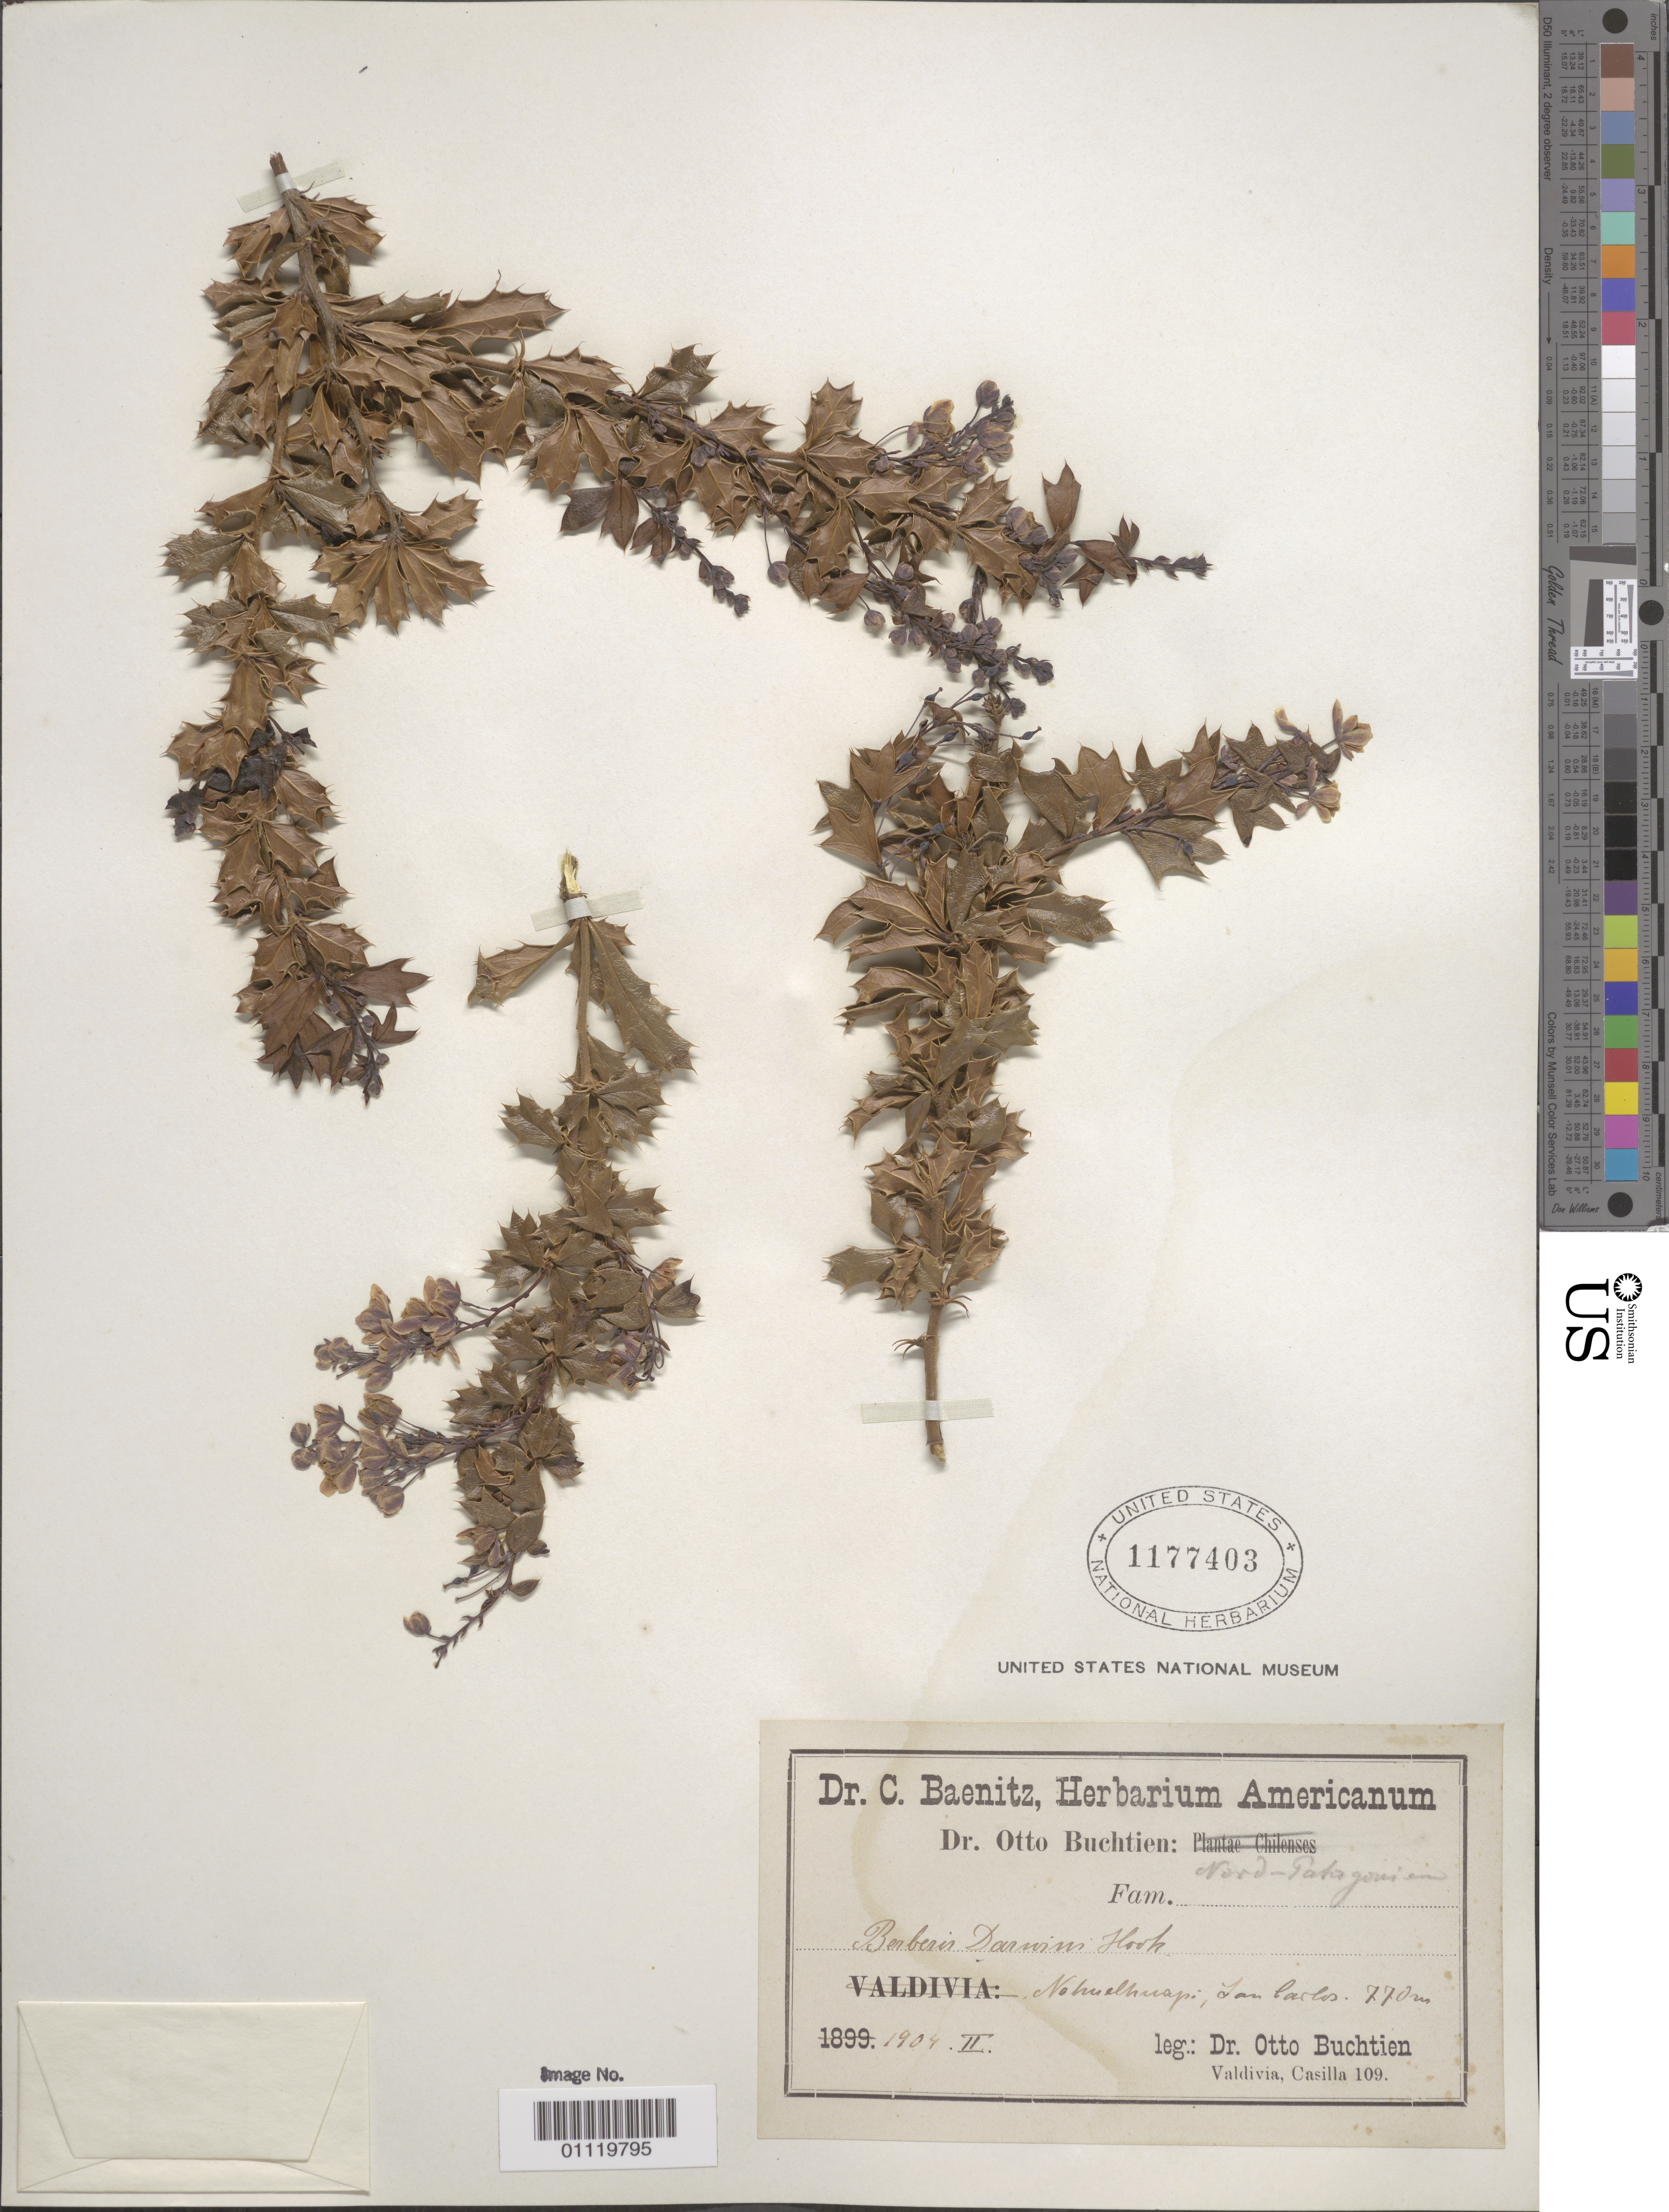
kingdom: Plantae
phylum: Tracheophyta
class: Magnoliopsida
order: Ranunculales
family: Berberidaceae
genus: Berberis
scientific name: Berberis darwinii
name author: Hook.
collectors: O. Buchtien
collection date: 1904-02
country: Argentina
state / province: Rio Negro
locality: Nahuelhuapi, San Carlos.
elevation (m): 770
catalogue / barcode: US 1177403